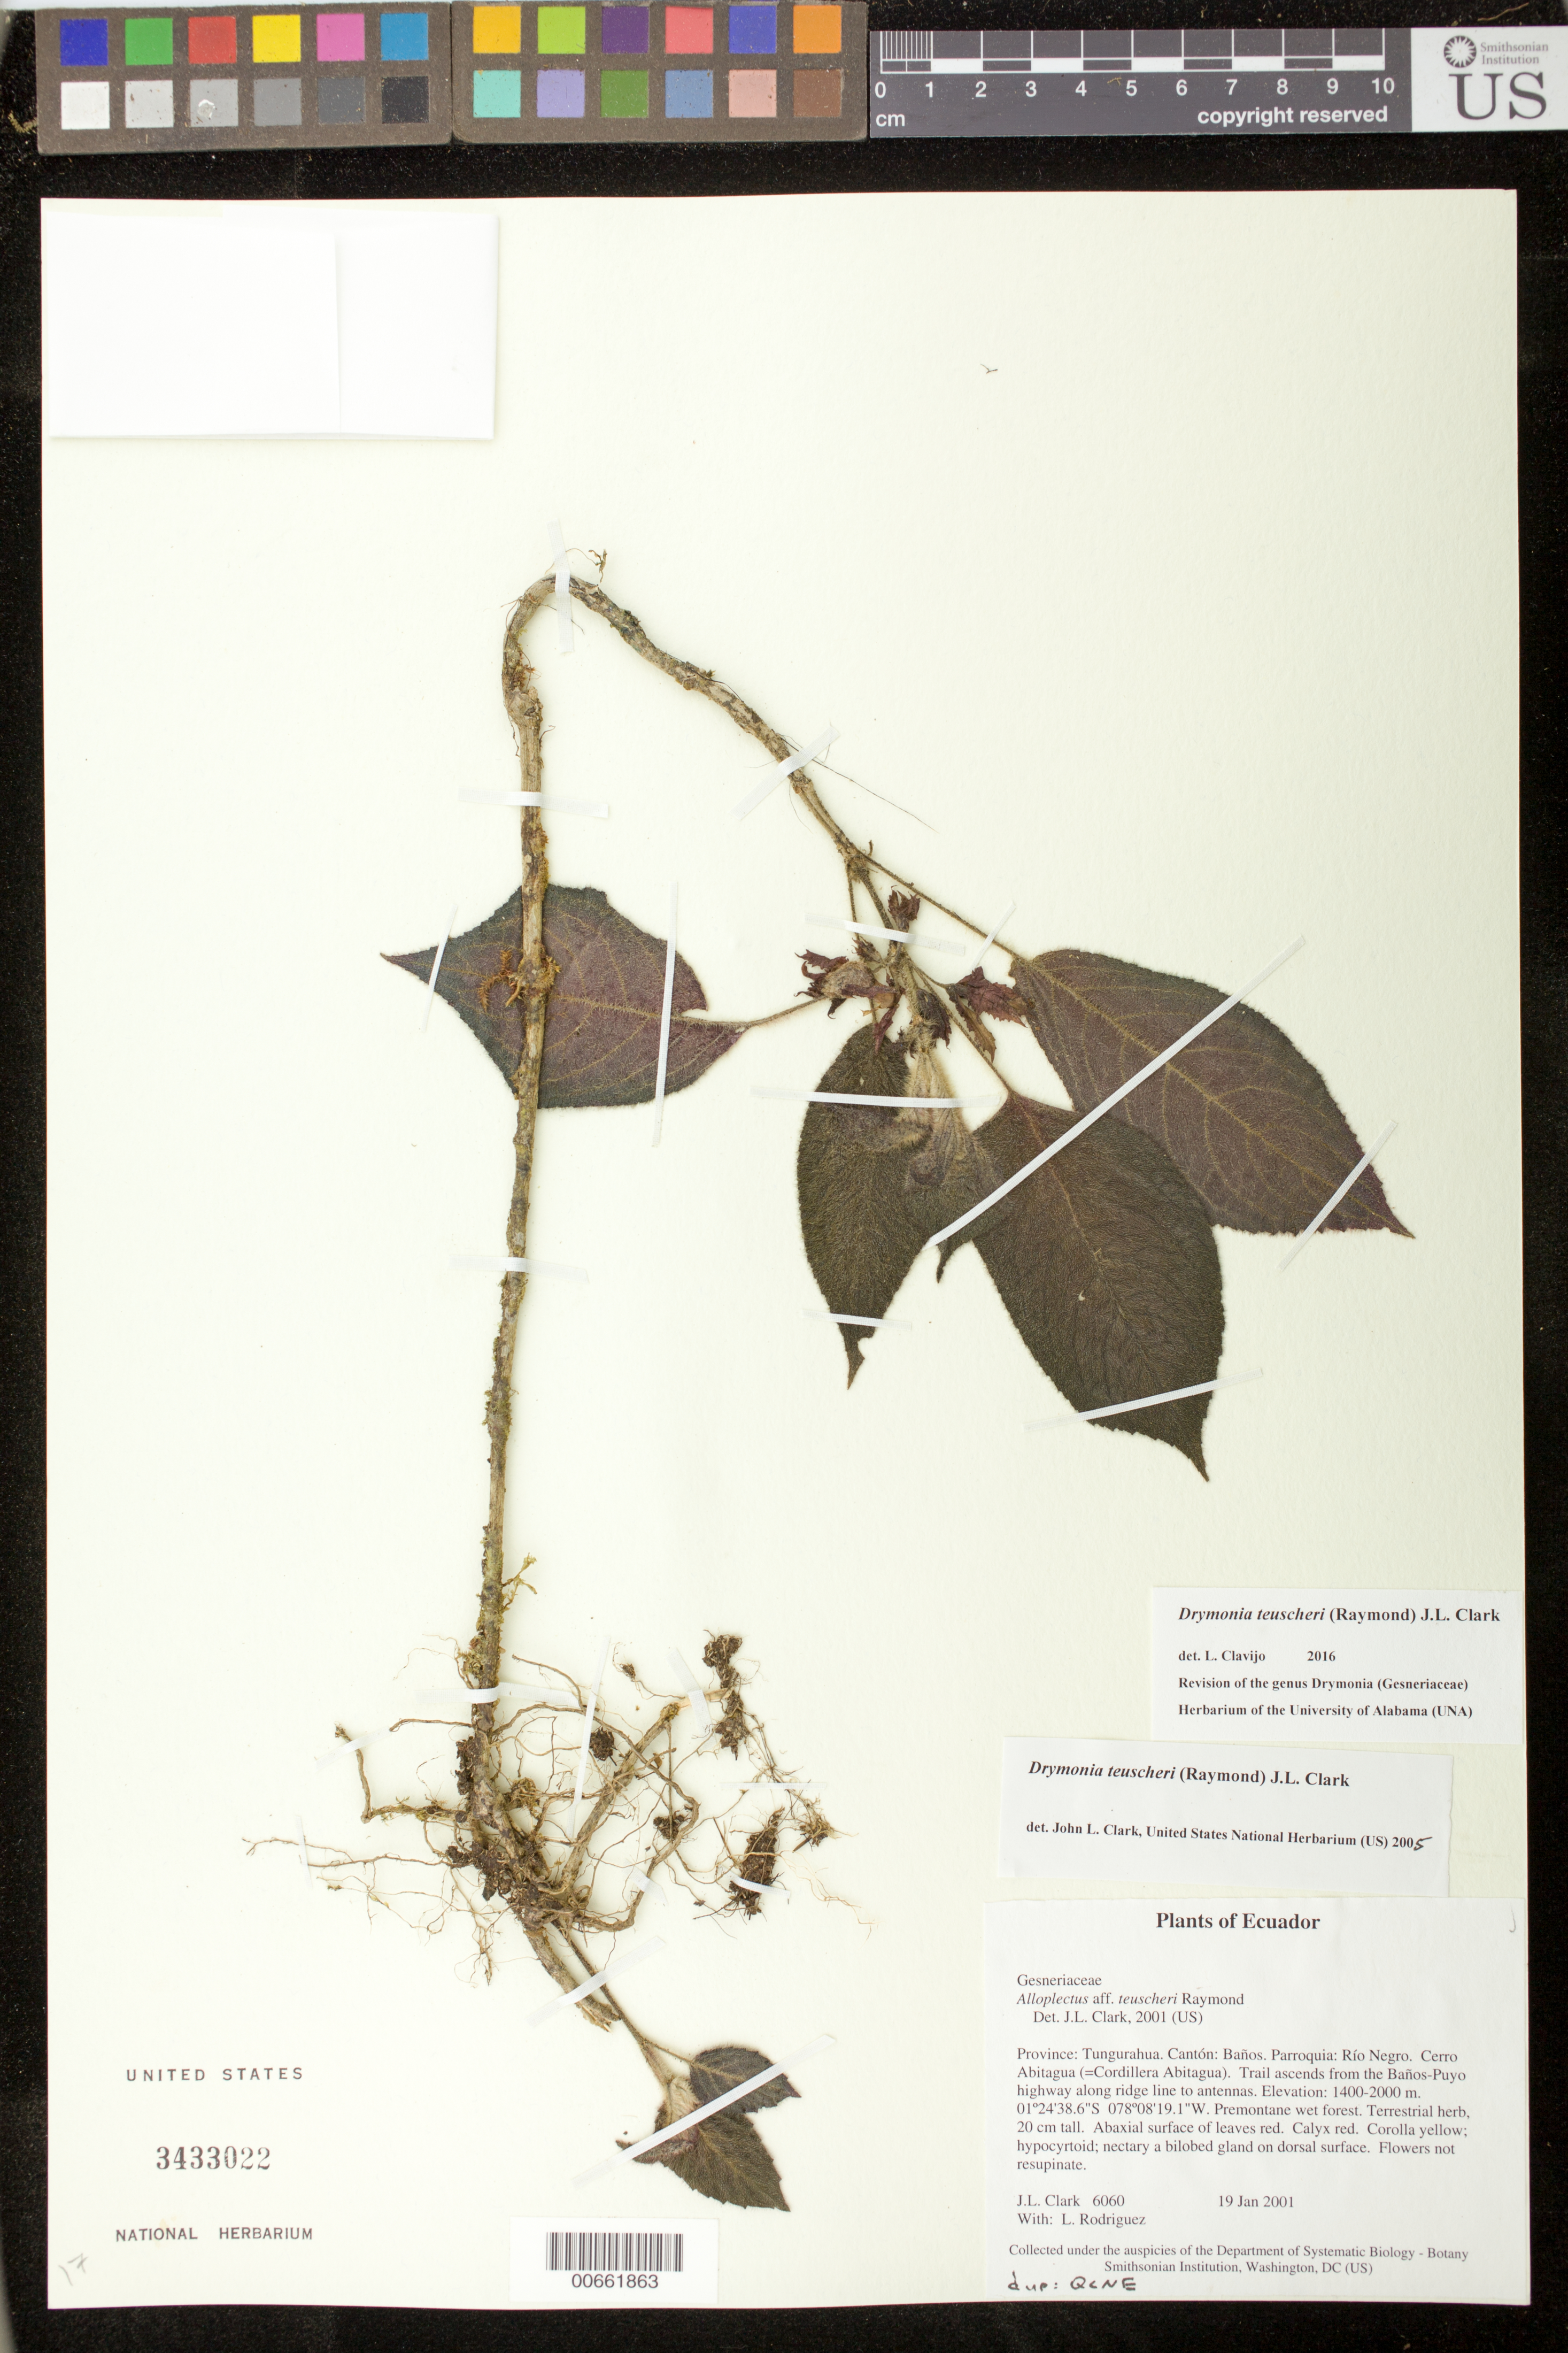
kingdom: Plantae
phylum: Tracheophyta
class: Magnoliopsida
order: Lamiales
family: Gesneriaceae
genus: Drymonia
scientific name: Drymonia teuscheri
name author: (Raymond) J.L. Clark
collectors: J. L. Clark & L. Rodriguez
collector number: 6060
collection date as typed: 19 Jan 2001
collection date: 2001-01-19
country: Ecuador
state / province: Tungurahua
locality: Cantón: Baños. Parroquia: Río Negro. Cerro Abitagua (=Cordillera Abitagua). Trail ascends from the Baños-Puyo highway along ridge line to antennas.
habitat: Premontane wet forest.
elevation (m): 1400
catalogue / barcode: US 3433022